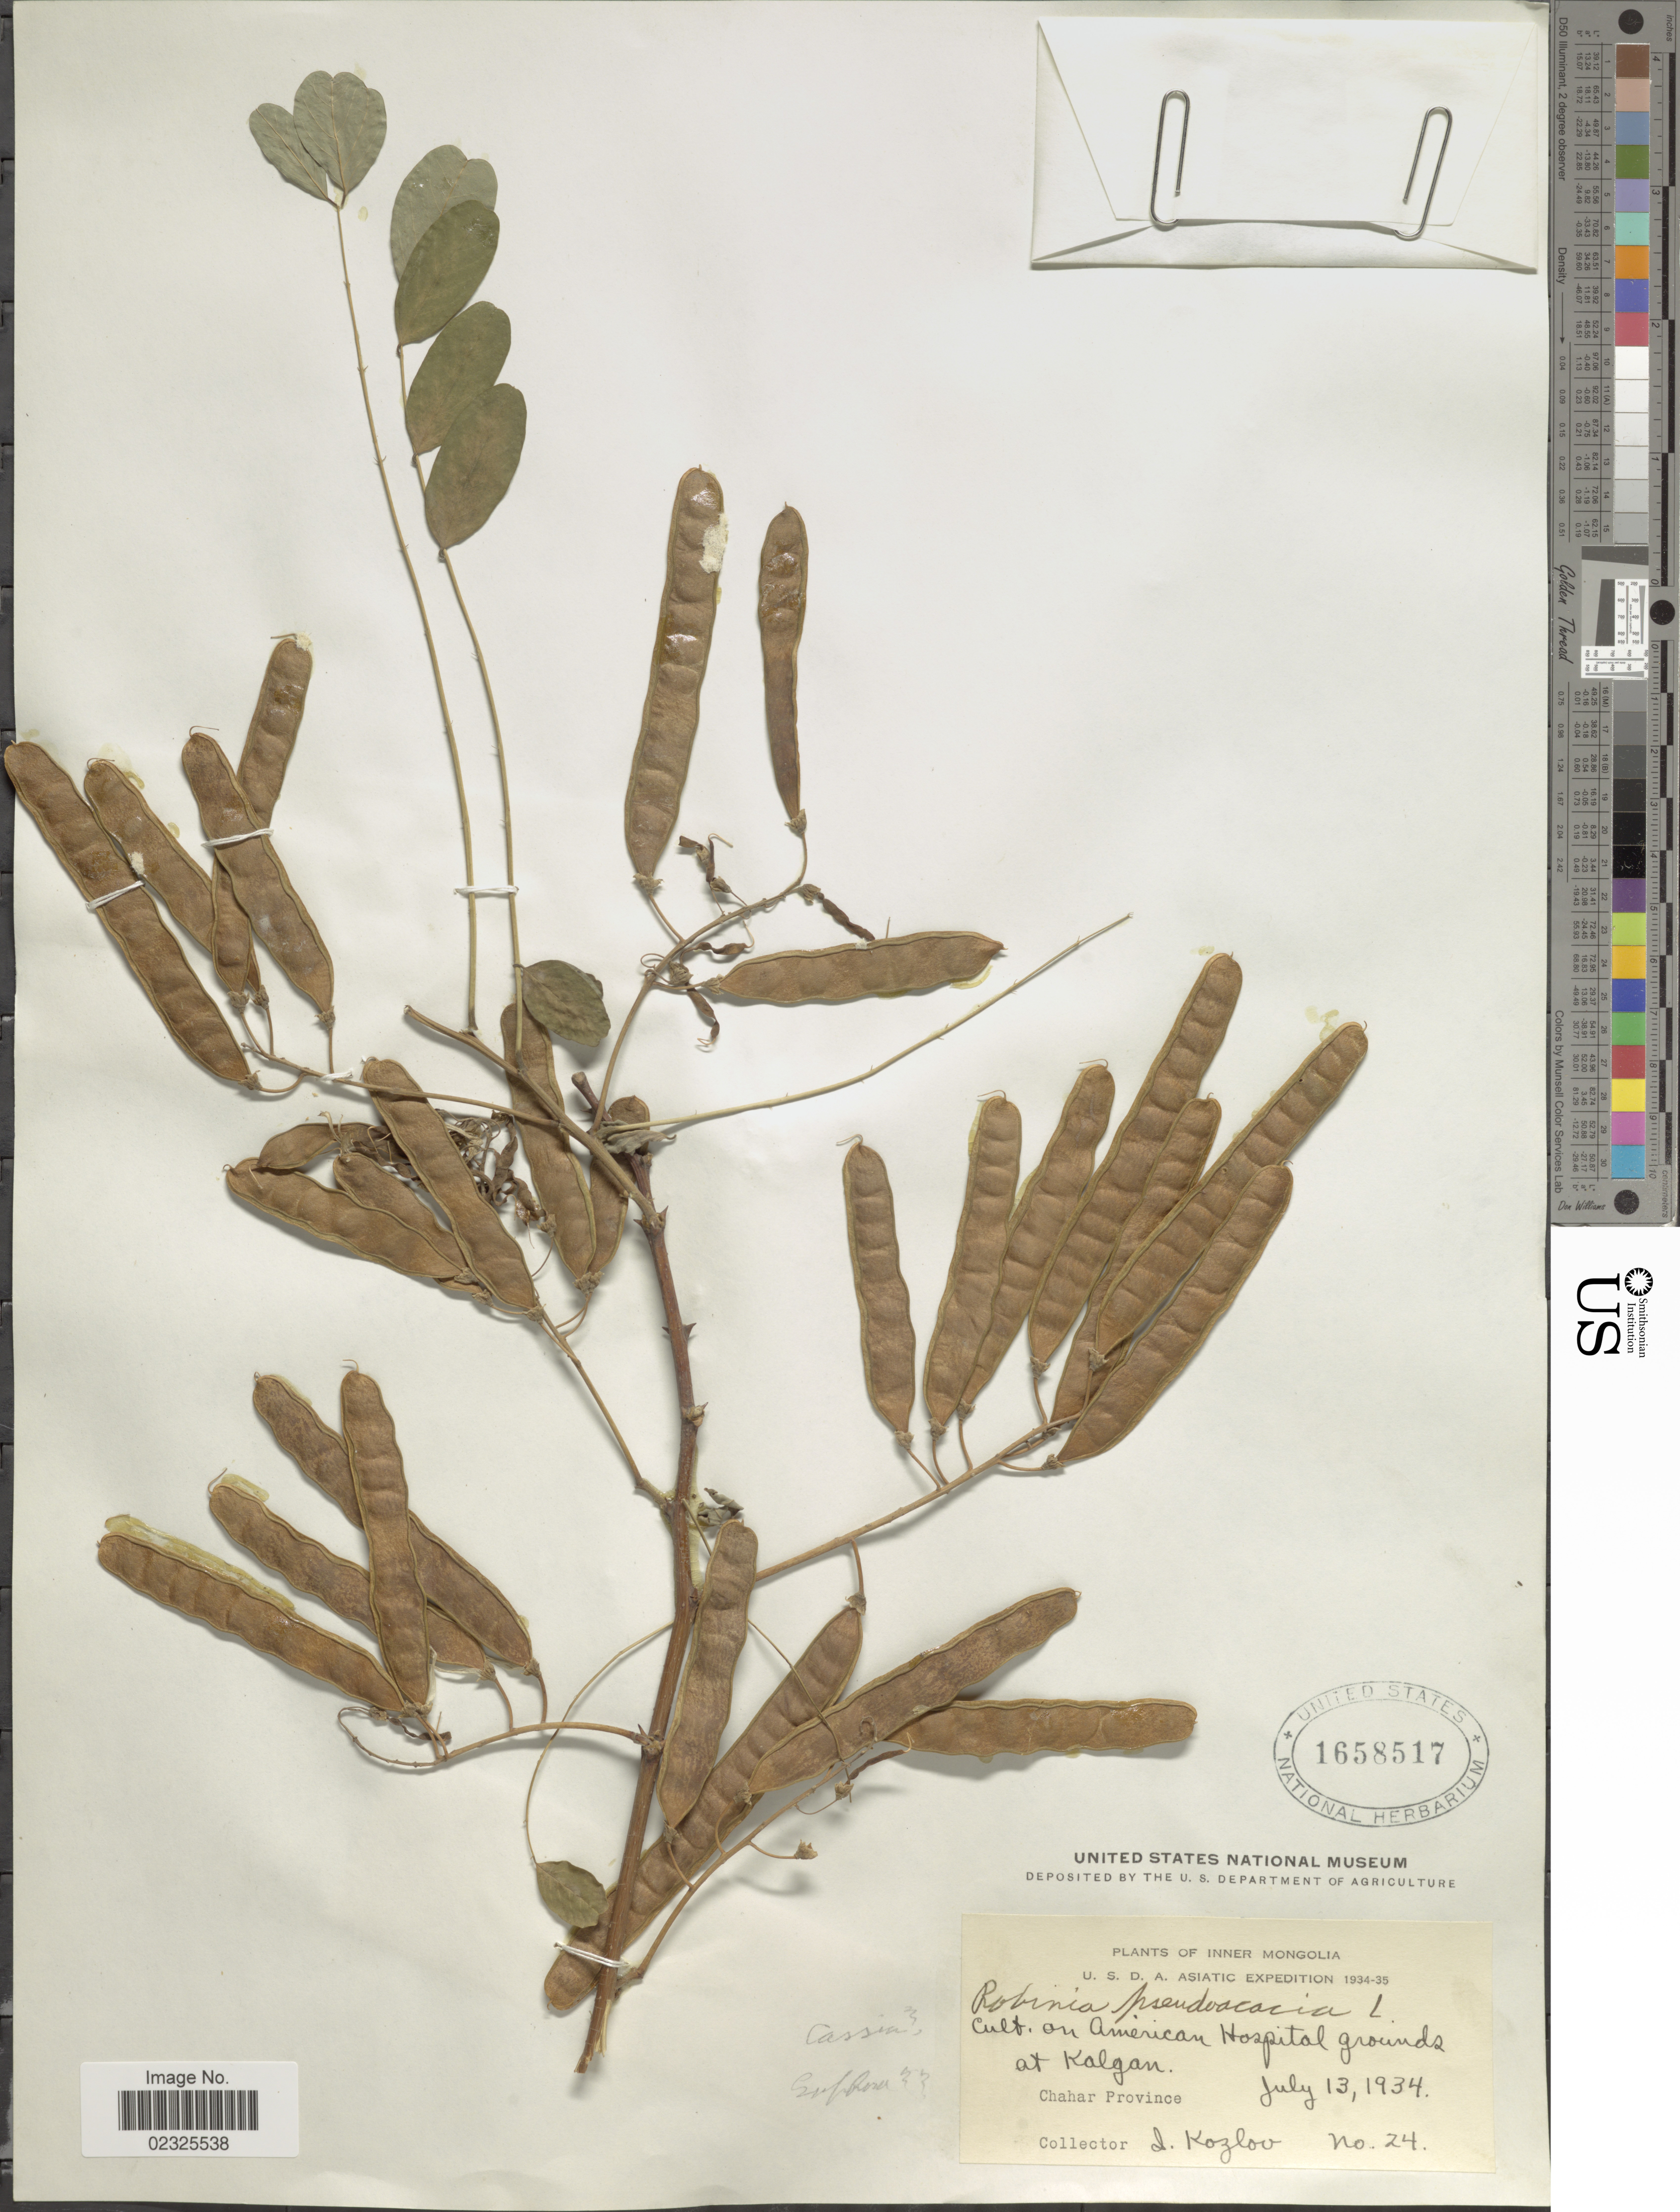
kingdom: Plantae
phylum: Tracheophyta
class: Magnoliopsida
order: Fabales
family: Fabaceae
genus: Robinia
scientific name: Robinia pseudoacacia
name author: L.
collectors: I. Kozlov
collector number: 24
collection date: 1934-07-13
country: China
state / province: Nei Monggol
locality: On American Hospital grounds at Kalgan, Kalgan, Chahar Province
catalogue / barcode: US 1658517